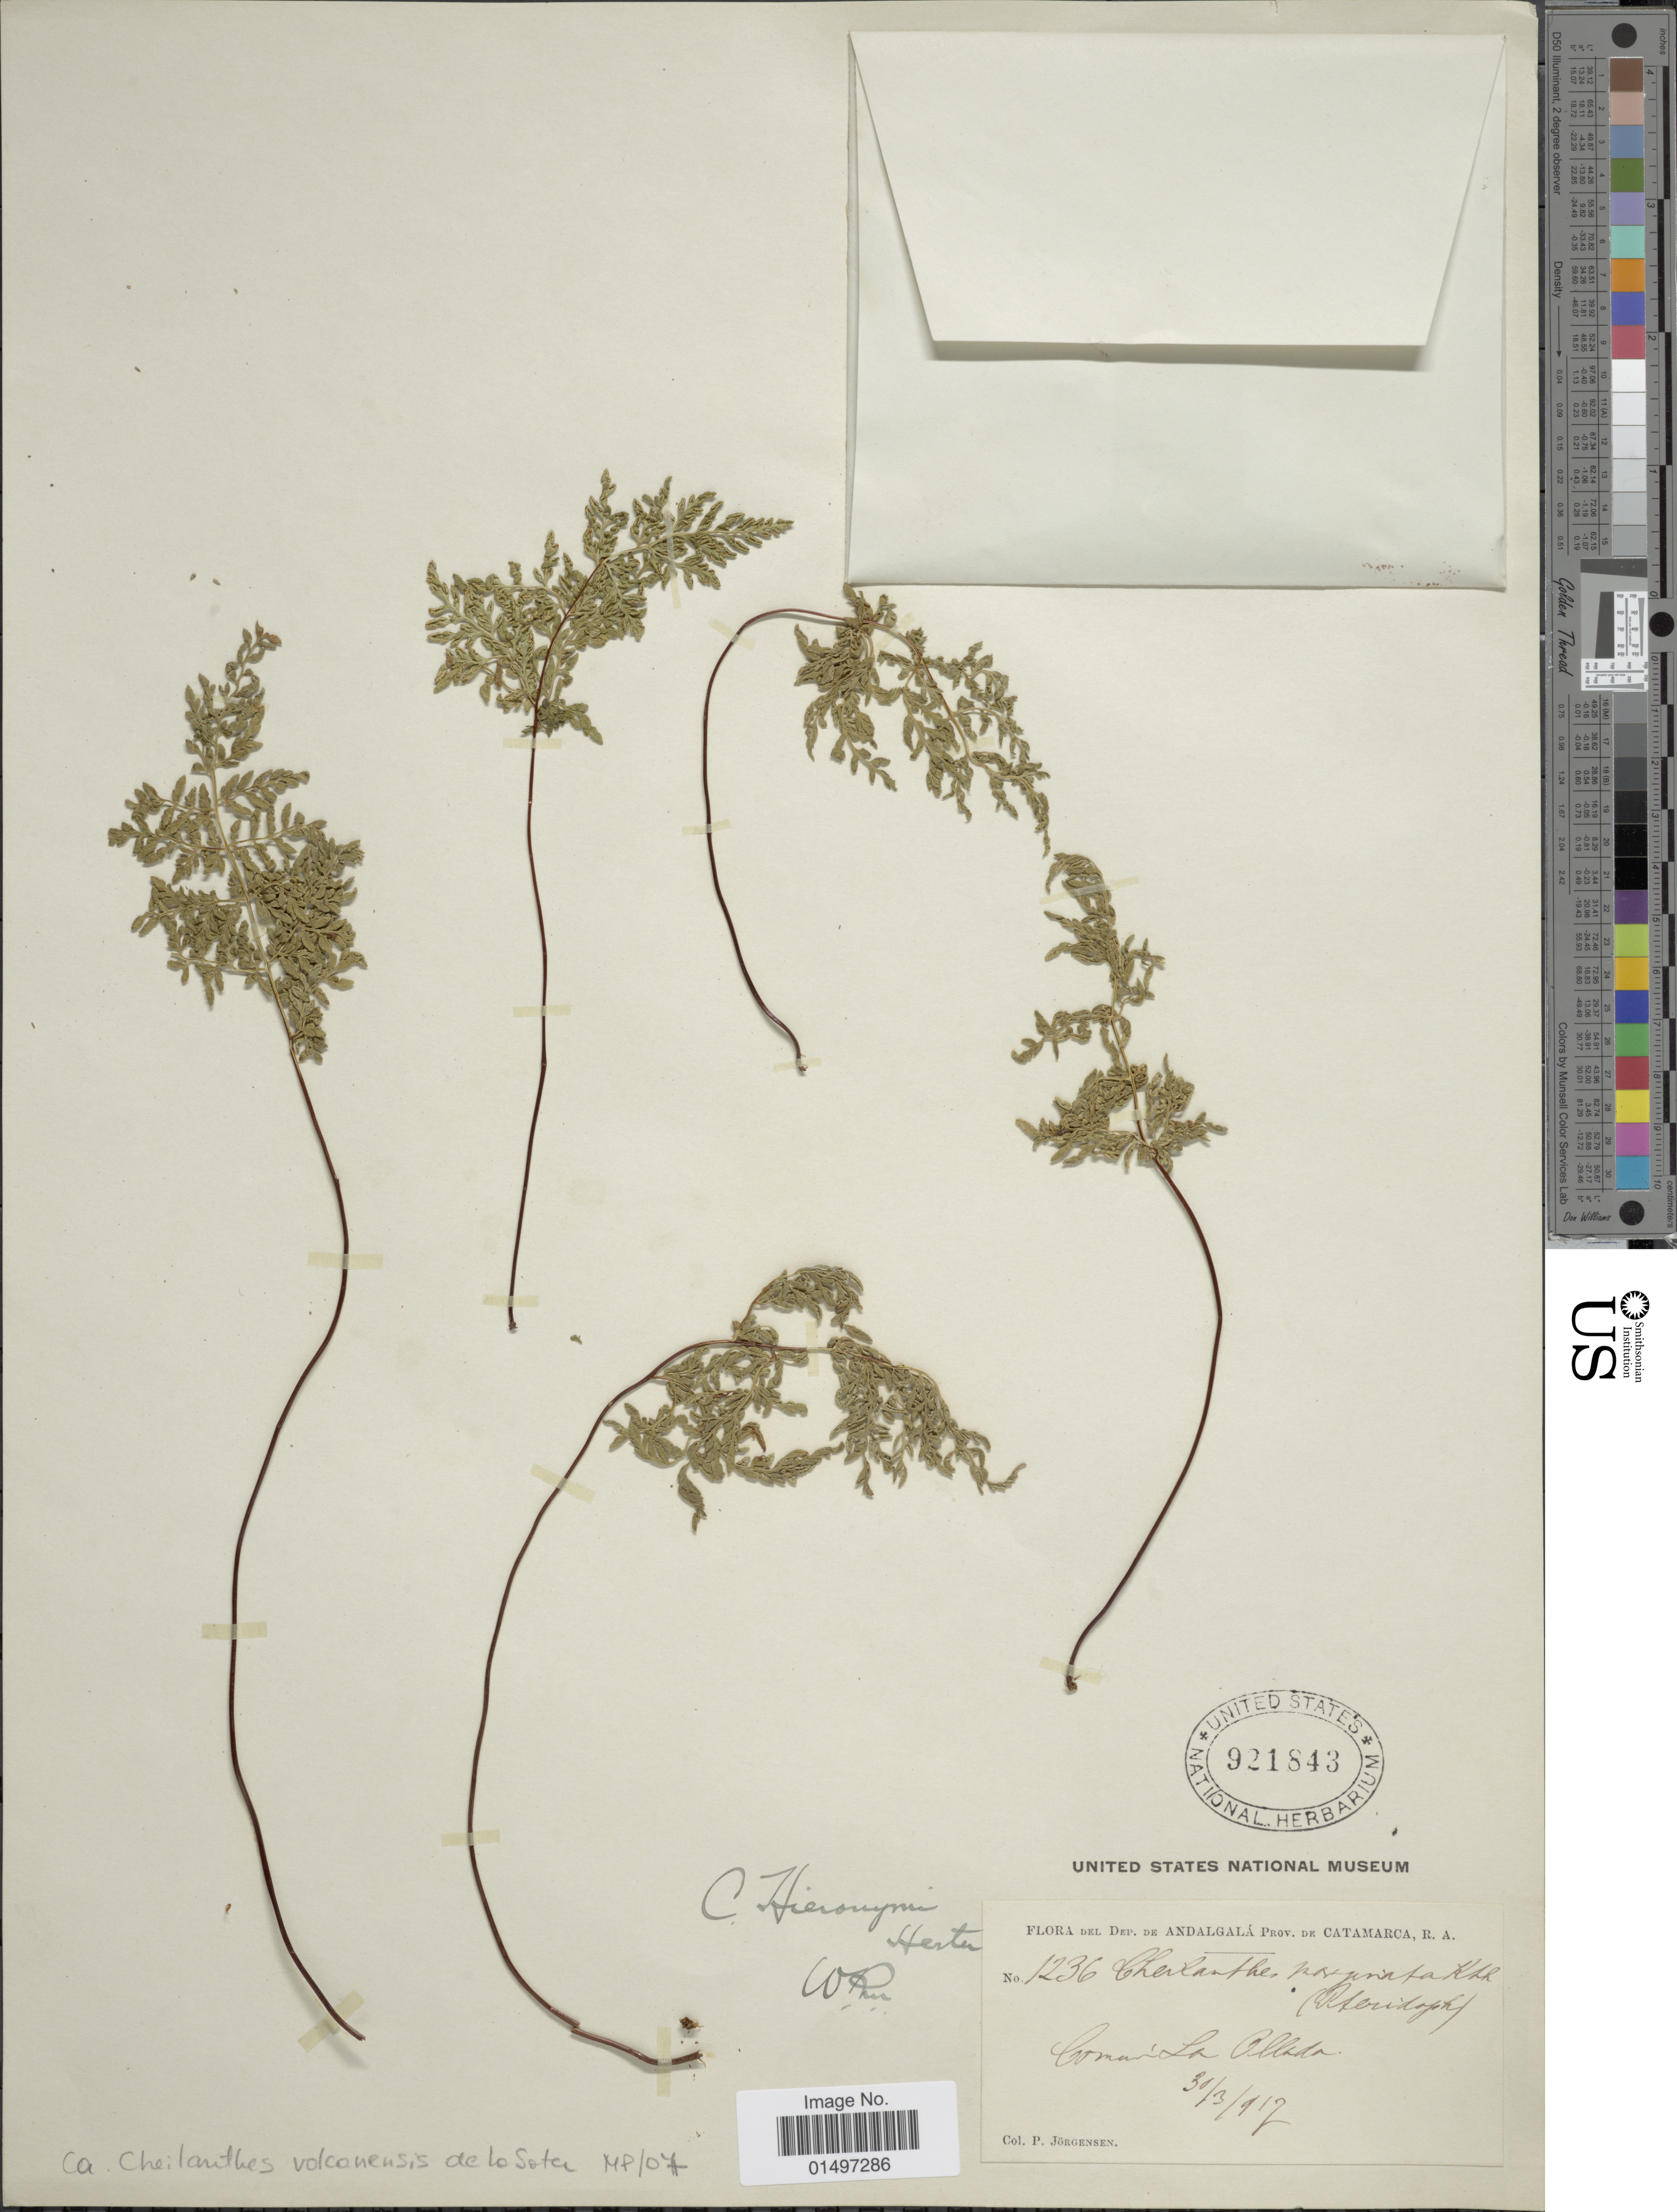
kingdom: Plantae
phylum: Tracheophyta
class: Polypodiopsida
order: Polypodiales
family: Pteridaceae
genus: Gaga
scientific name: Gaga hieronymi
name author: (Herter)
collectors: P. Jörgensen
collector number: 1236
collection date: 1917-03-30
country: Argentina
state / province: Catamarca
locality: Dep. de Andalgala Prov. de Catamarva, R. A. Común La Ollada.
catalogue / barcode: US 921843